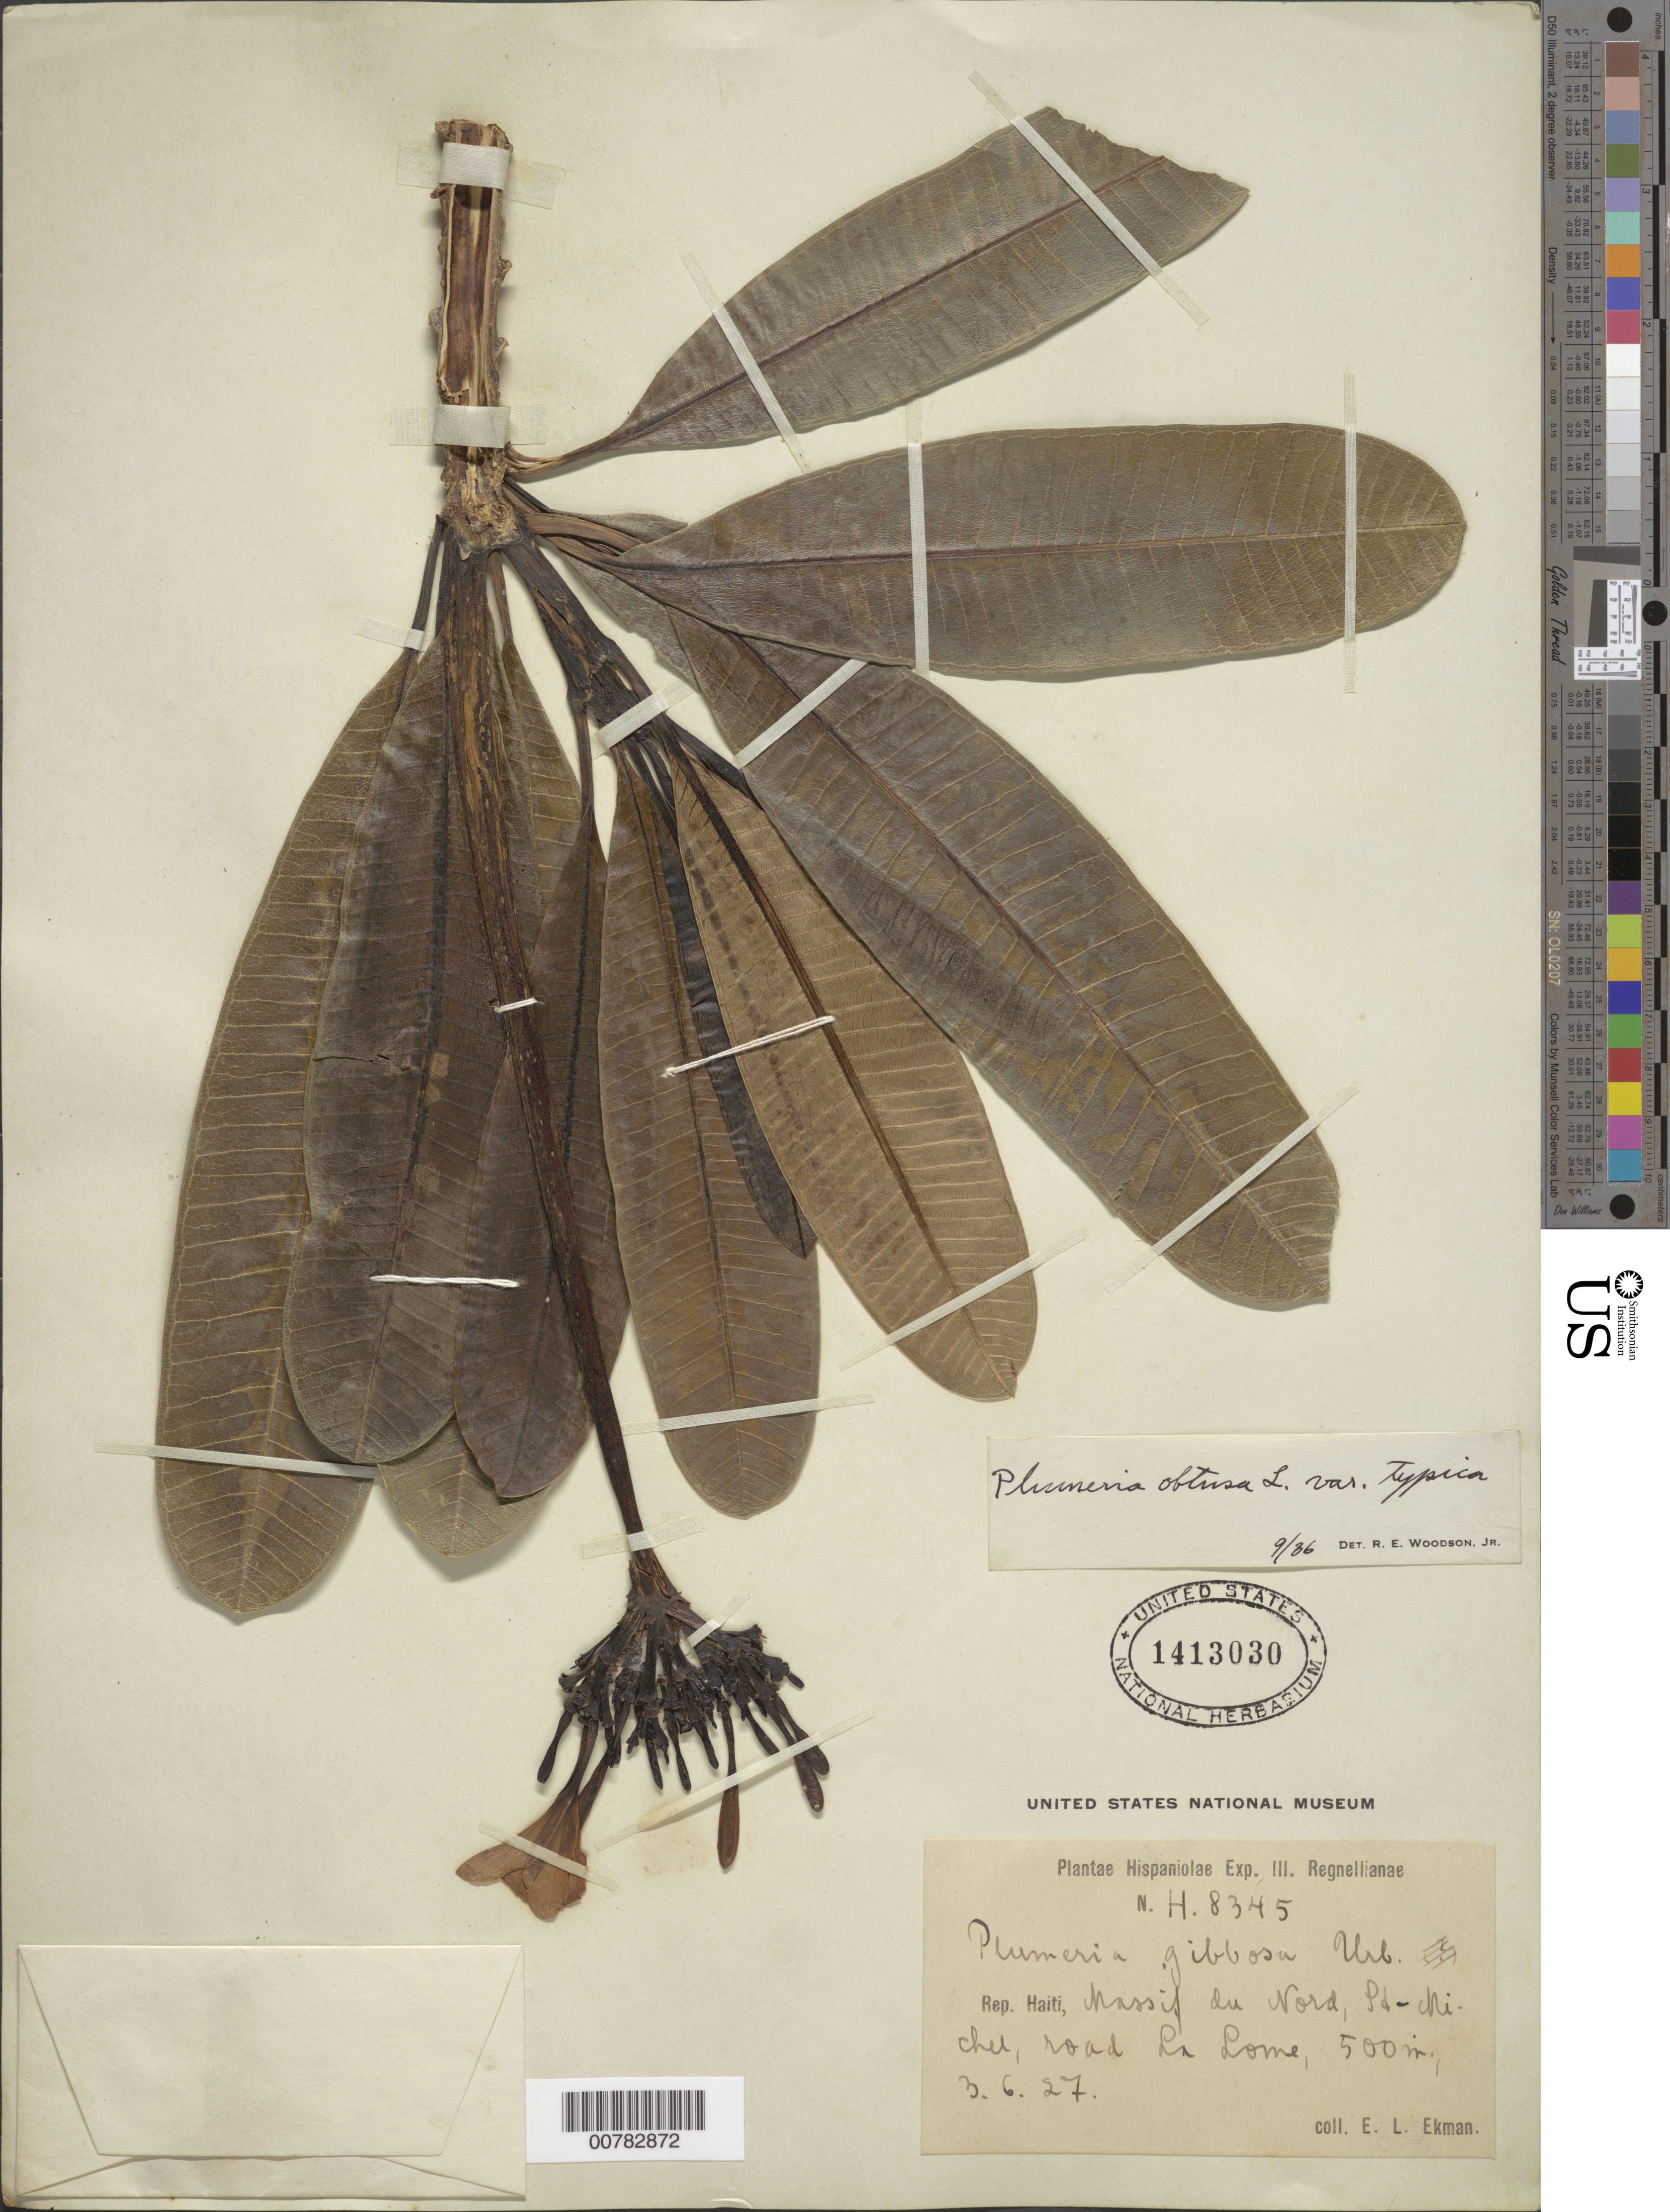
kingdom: Plantae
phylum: Tracheophyta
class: Magnoliopsida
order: Gentianales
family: Apocynaceae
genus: Plumeria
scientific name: Plumeria obtusa var. typica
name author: Woodson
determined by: Woodson, R. E., Jr.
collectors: E. L. Ekman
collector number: H 8345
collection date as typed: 03 Jun 1927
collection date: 1927-06-03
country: Haiti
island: Hispaniola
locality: Massif du Nord, St. Michel, road La Lome.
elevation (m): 500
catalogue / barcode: US 1413030